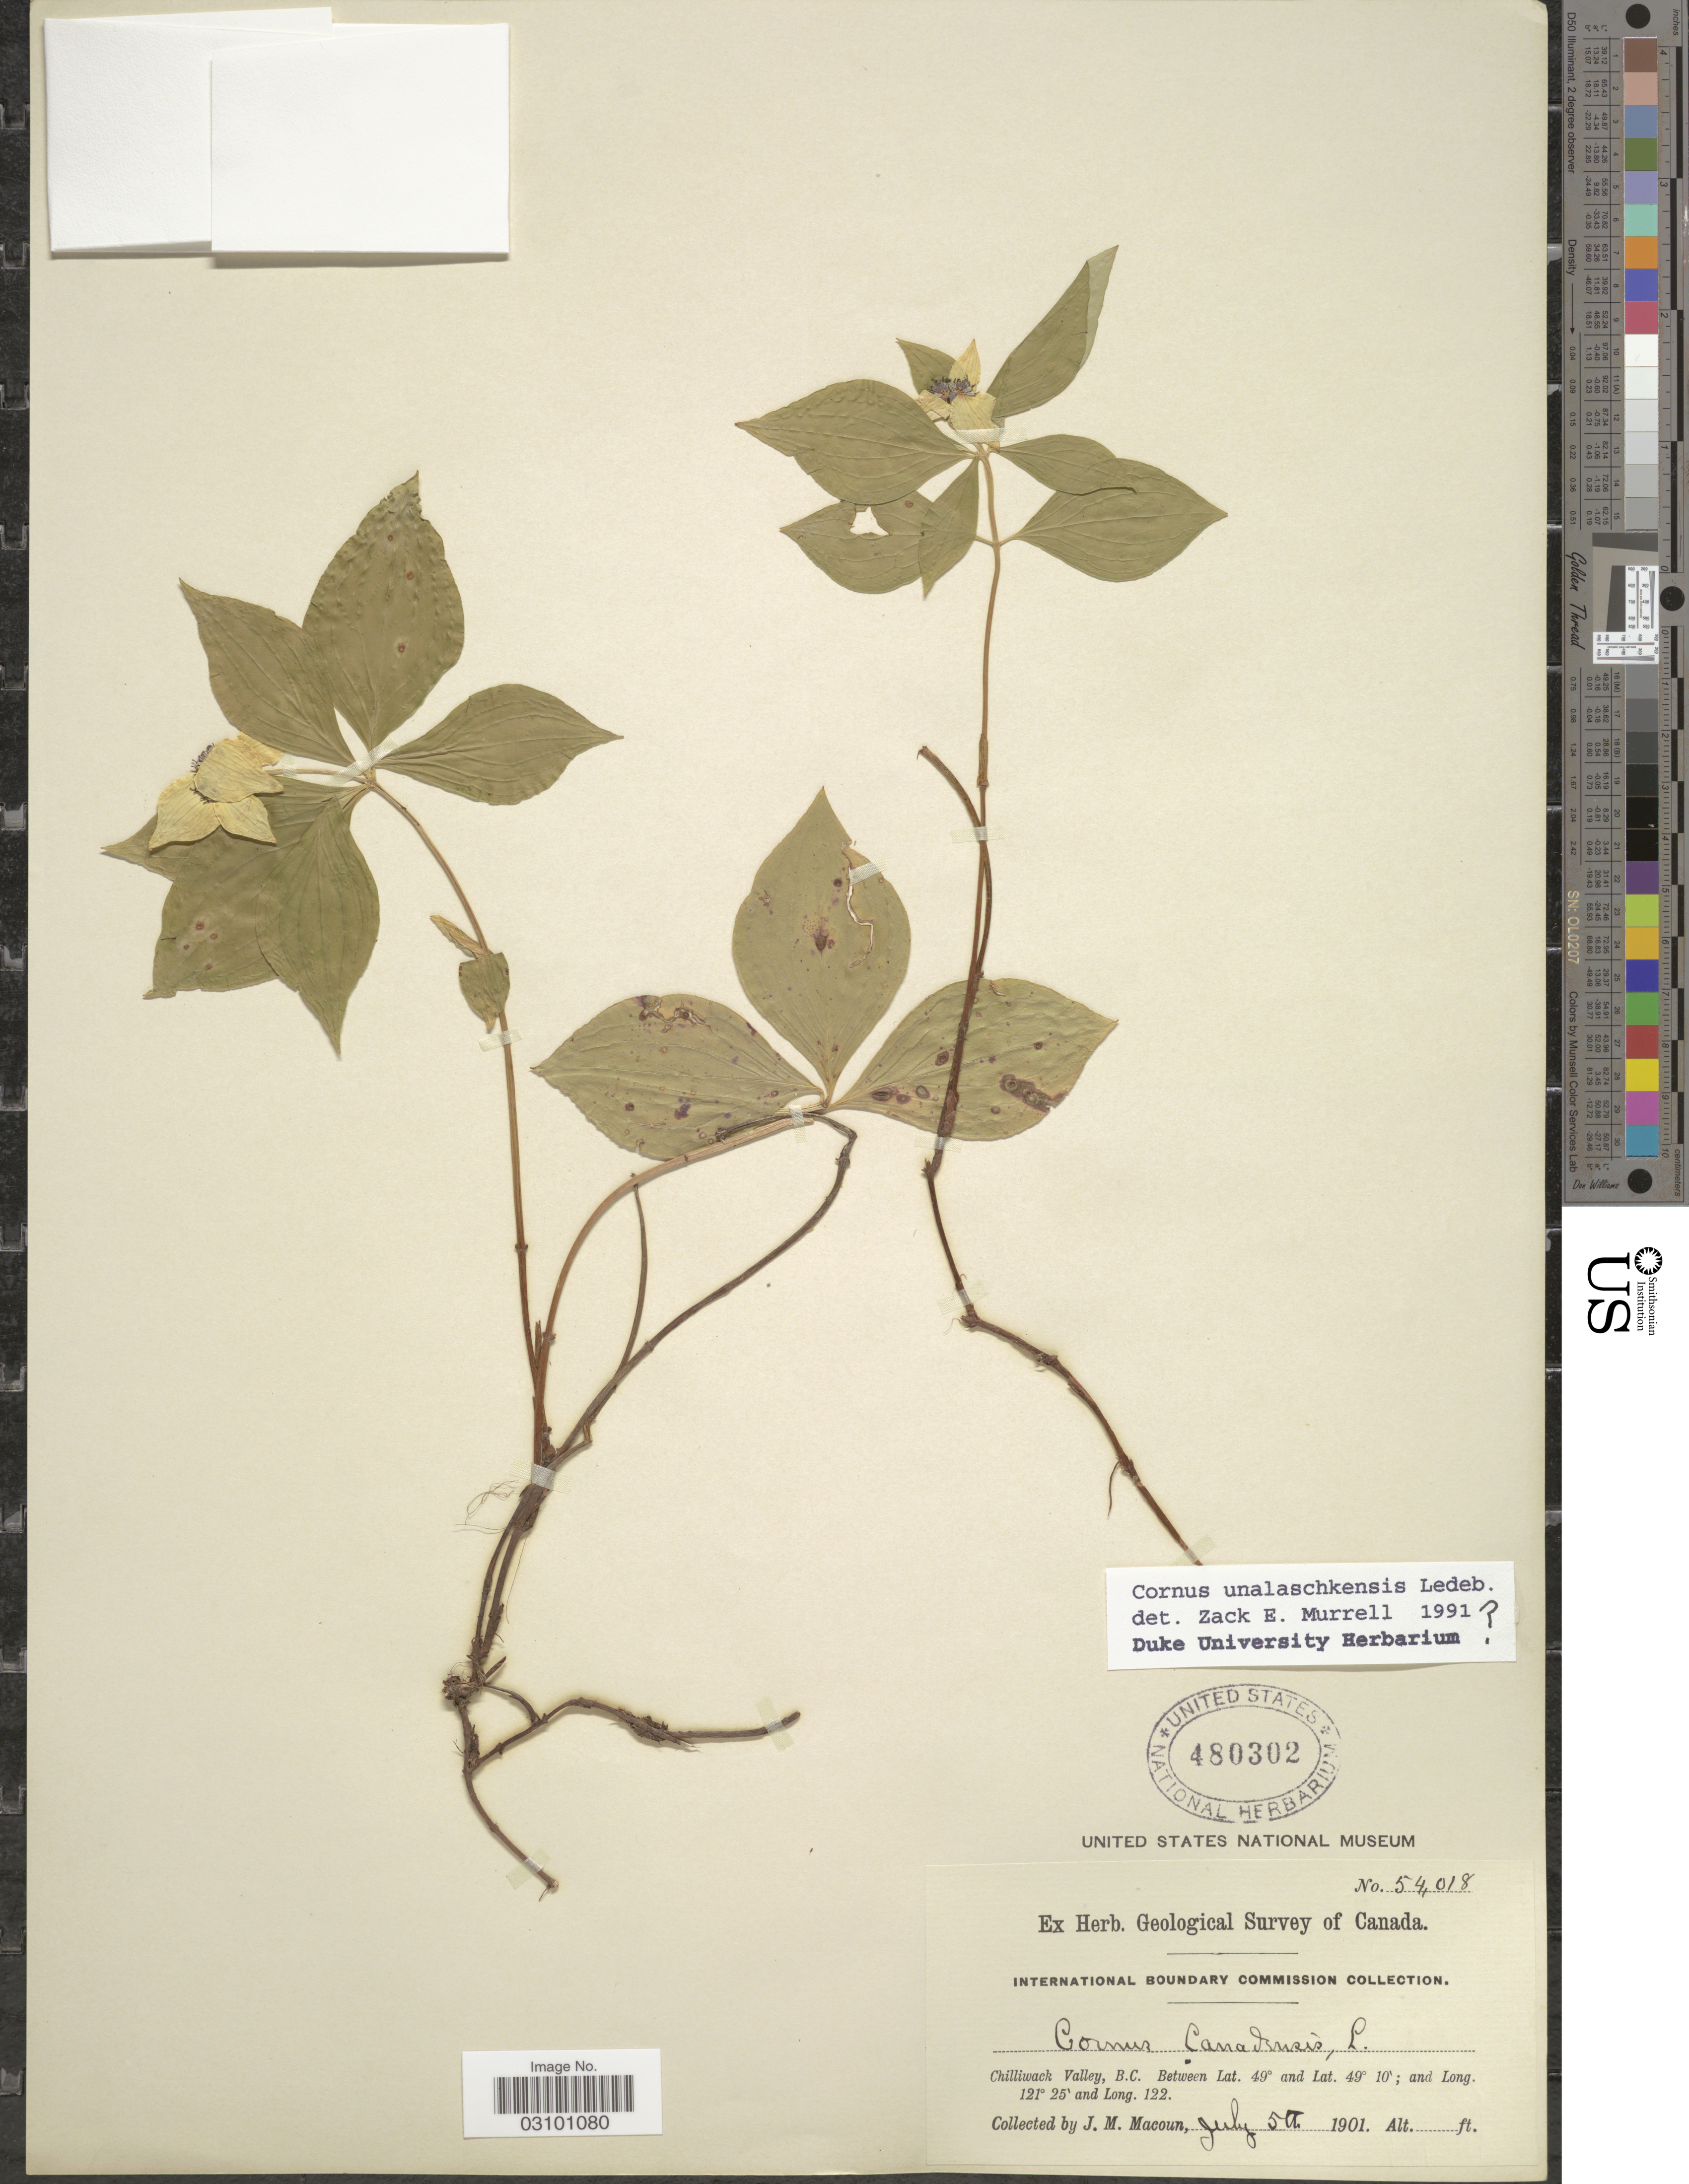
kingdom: Plantae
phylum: Tracheophyta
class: Magnoliopsida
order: Cornales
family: Cornaceae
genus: Cornus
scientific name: Cornus unalaschkensis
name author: Ledeb.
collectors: J. M. Macoun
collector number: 54018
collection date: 1901-07-05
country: Canada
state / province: British Columbia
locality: Chiliwack Valley, B.C.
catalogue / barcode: US 480302